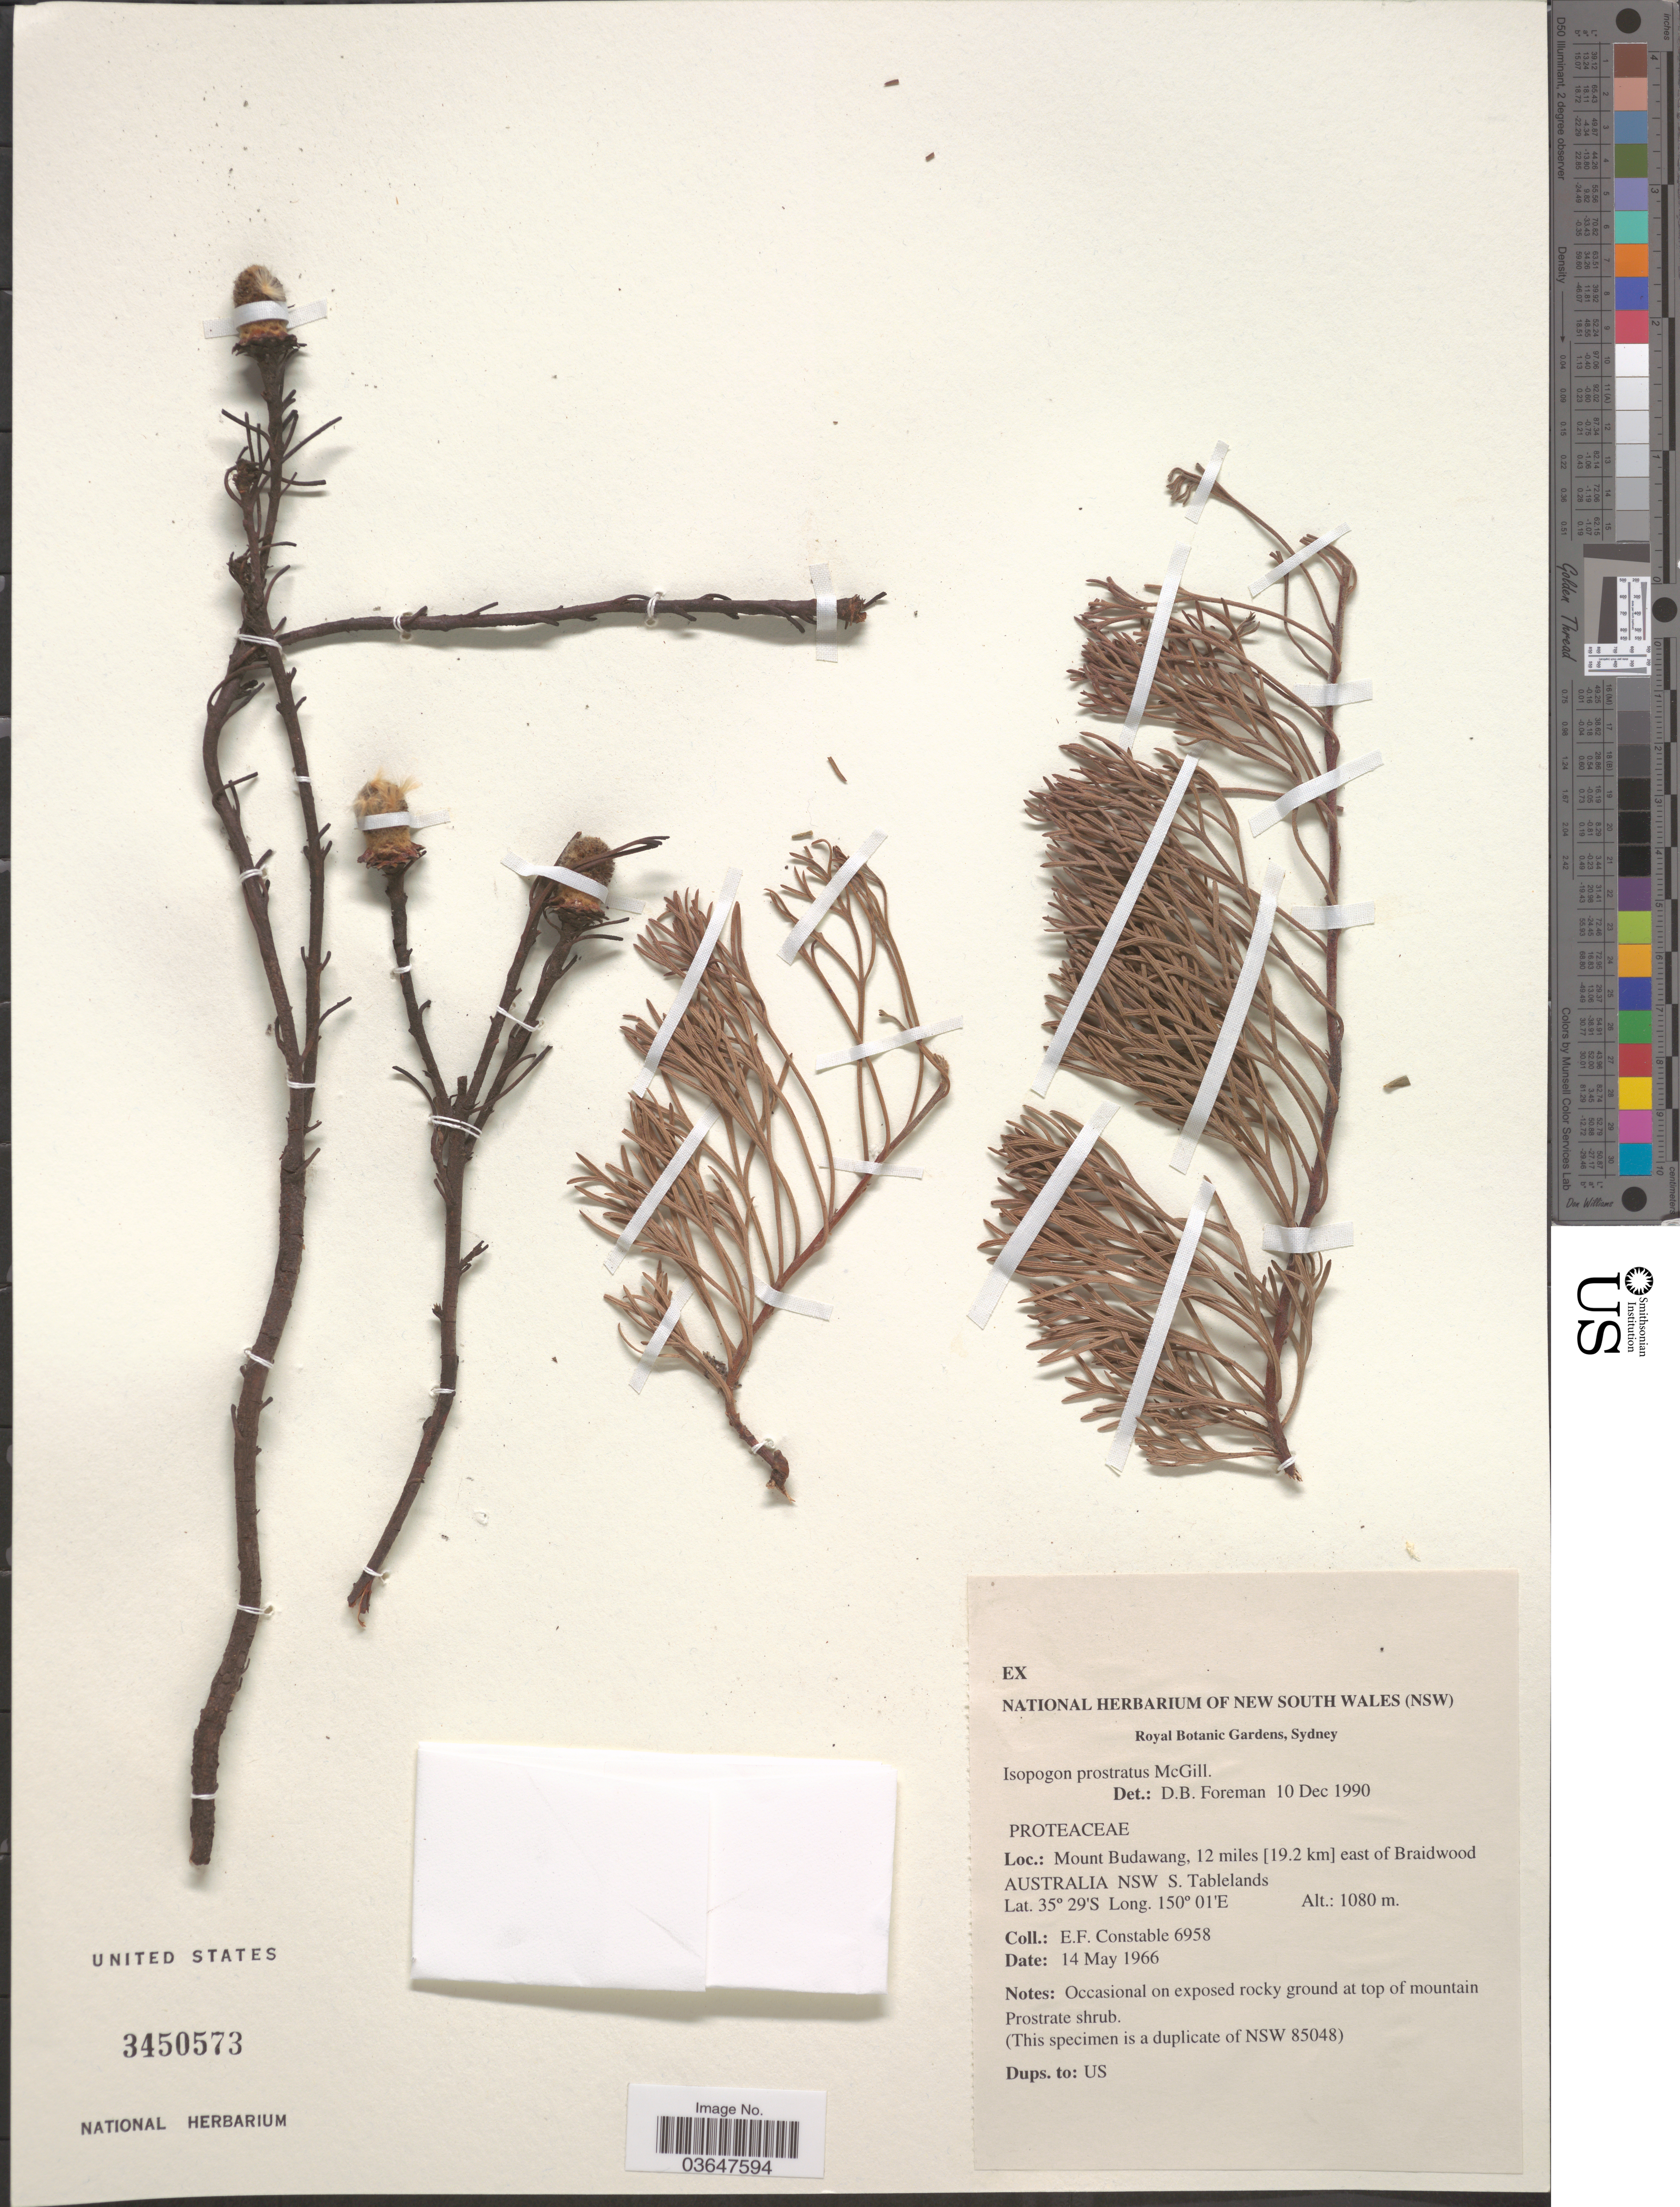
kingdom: Plantae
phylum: Tracheophyta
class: Magnoliopsida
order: Proteales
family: Proteaceae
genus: Isopogon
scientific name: Isopogon prostratus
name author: McGill.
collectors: E. F. Constable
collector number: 6958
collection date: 1966-05-14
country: Australia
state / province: New South Wales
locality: Mount Budawang, 12 miles [19.2km] east of Braidwood NSW S. Tablelands.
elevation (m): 1080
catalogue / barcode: US 3450573